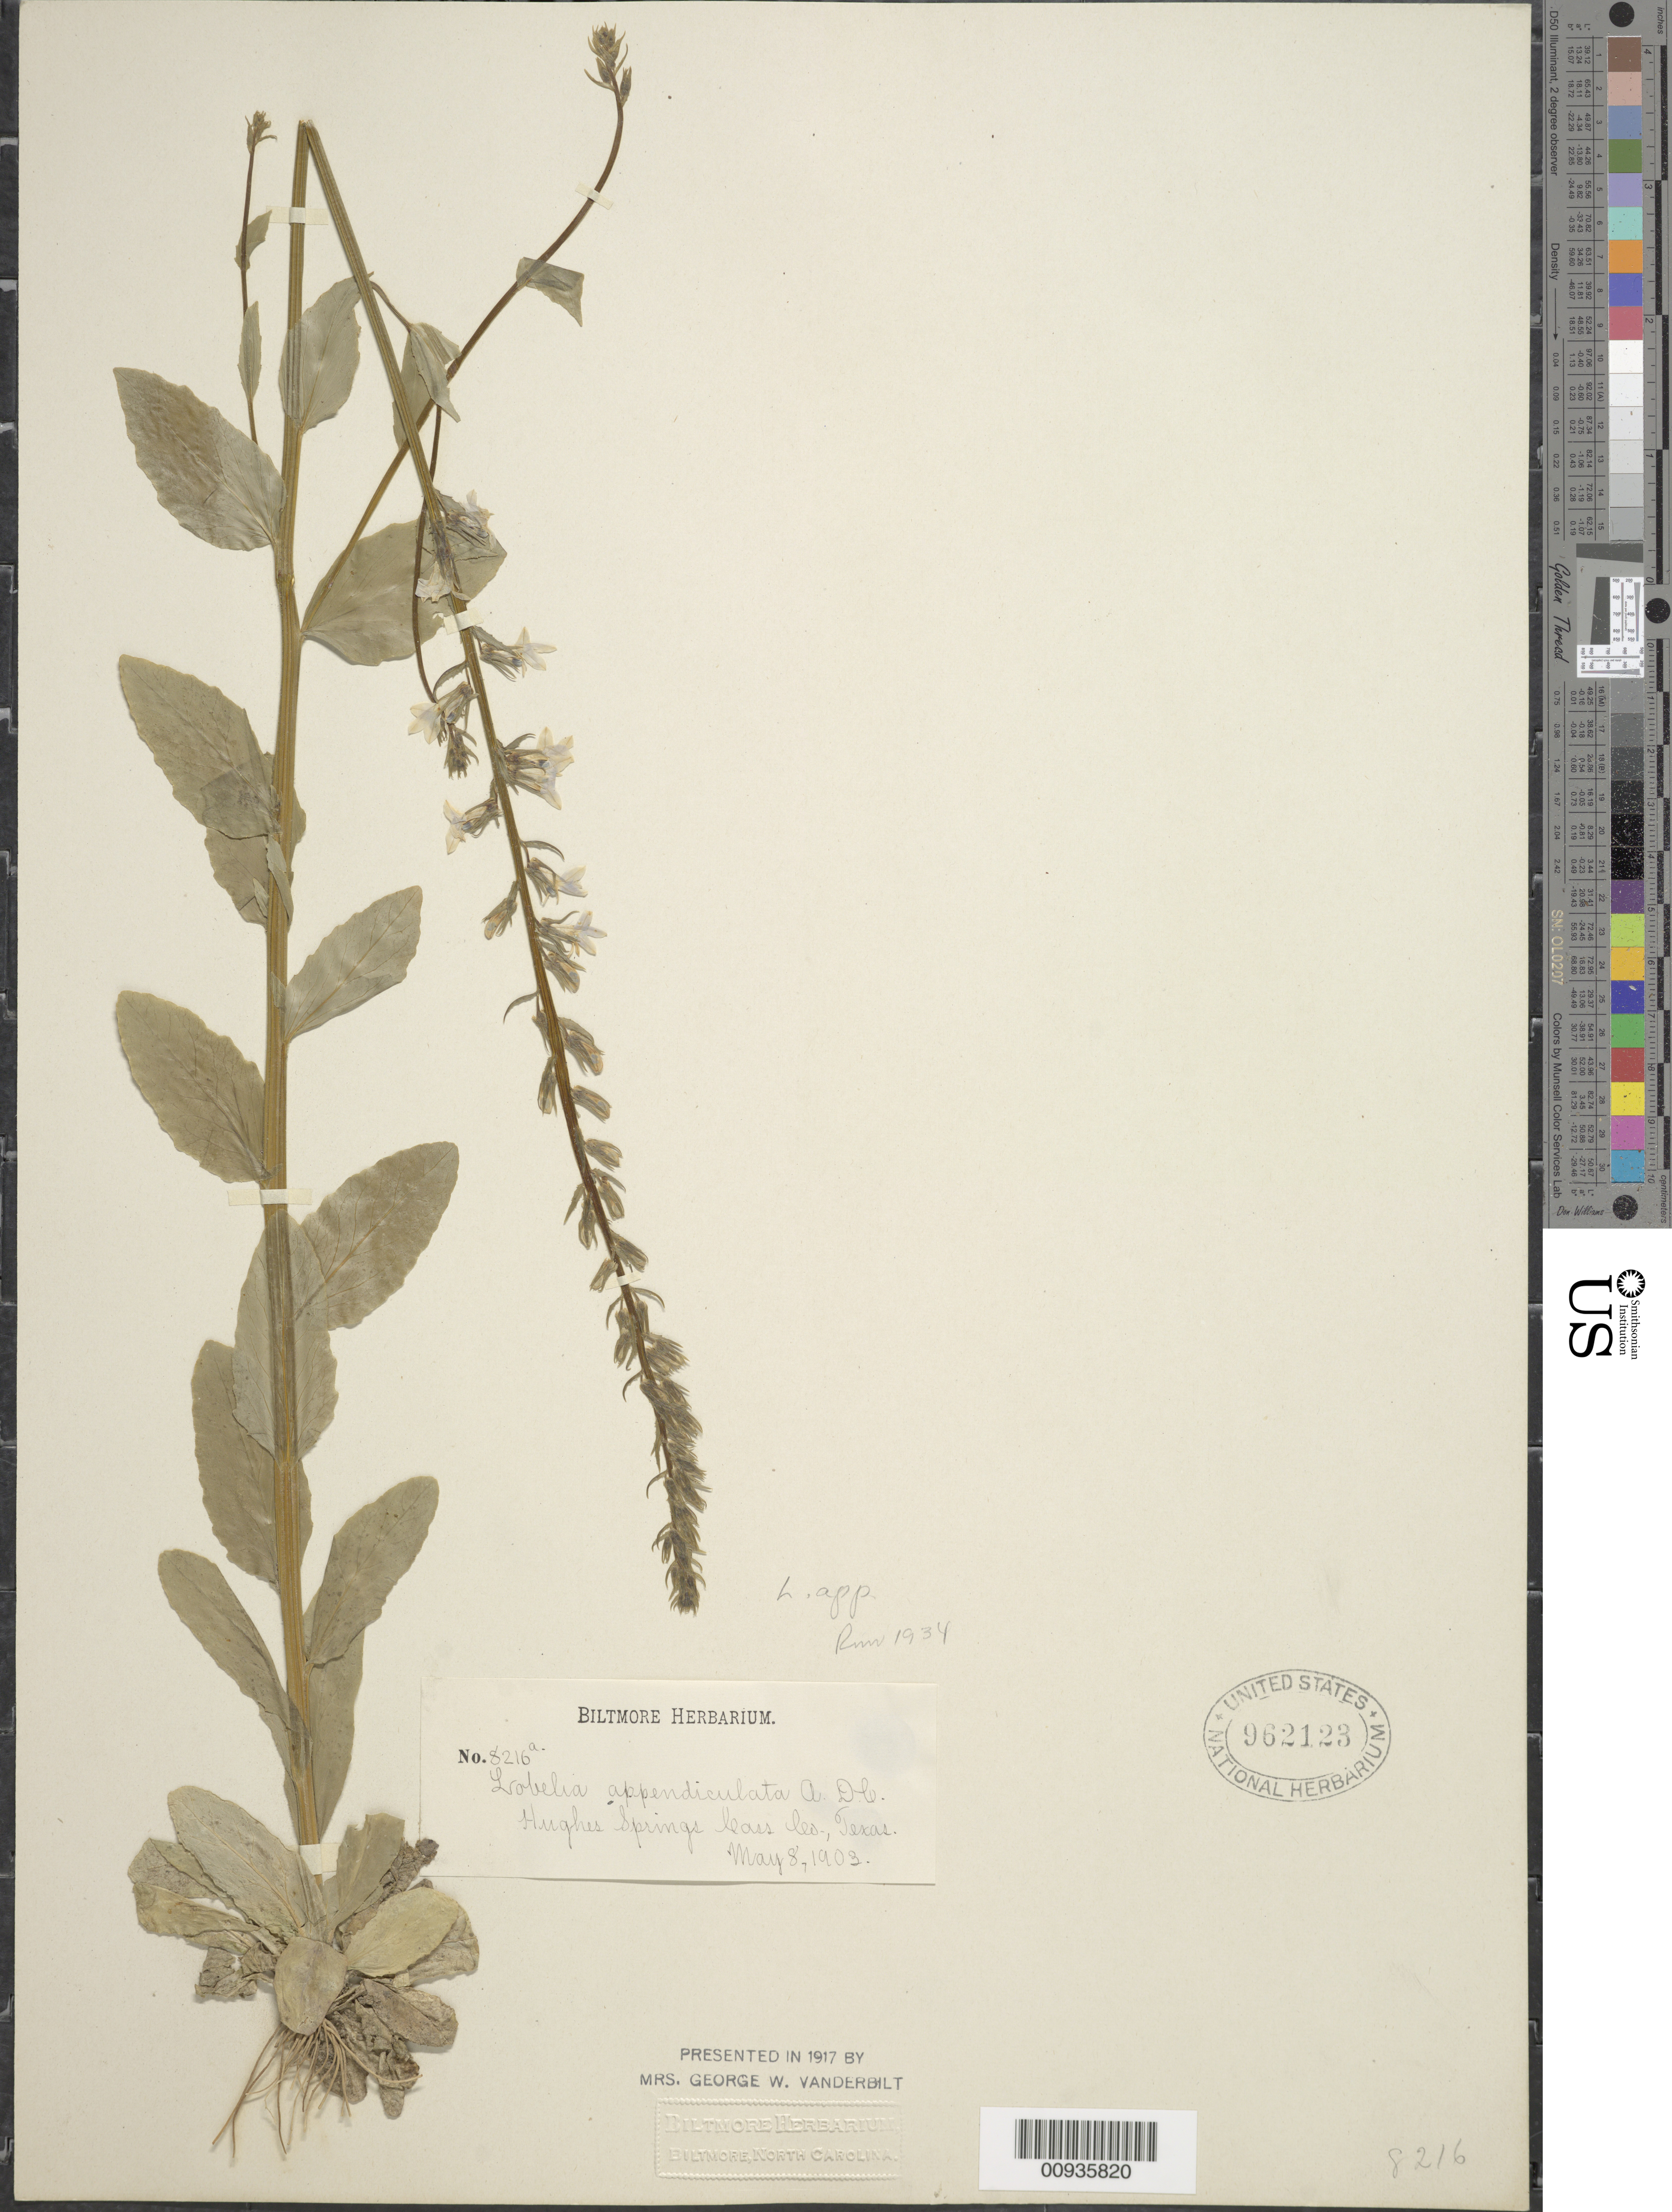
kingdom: Plantae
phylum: Tracheophyta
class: Magnoliopsida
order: Asterales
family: Campanulaceae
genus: Lobelia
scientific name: Lobelia appendiculata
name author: A. DC.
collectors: ex herb. Biltmore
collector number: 8216a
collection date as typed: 8 May 1903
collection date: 1903-05-08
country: United States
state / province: Texas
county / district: Cass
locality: Hughes springs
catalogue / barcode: US 962123